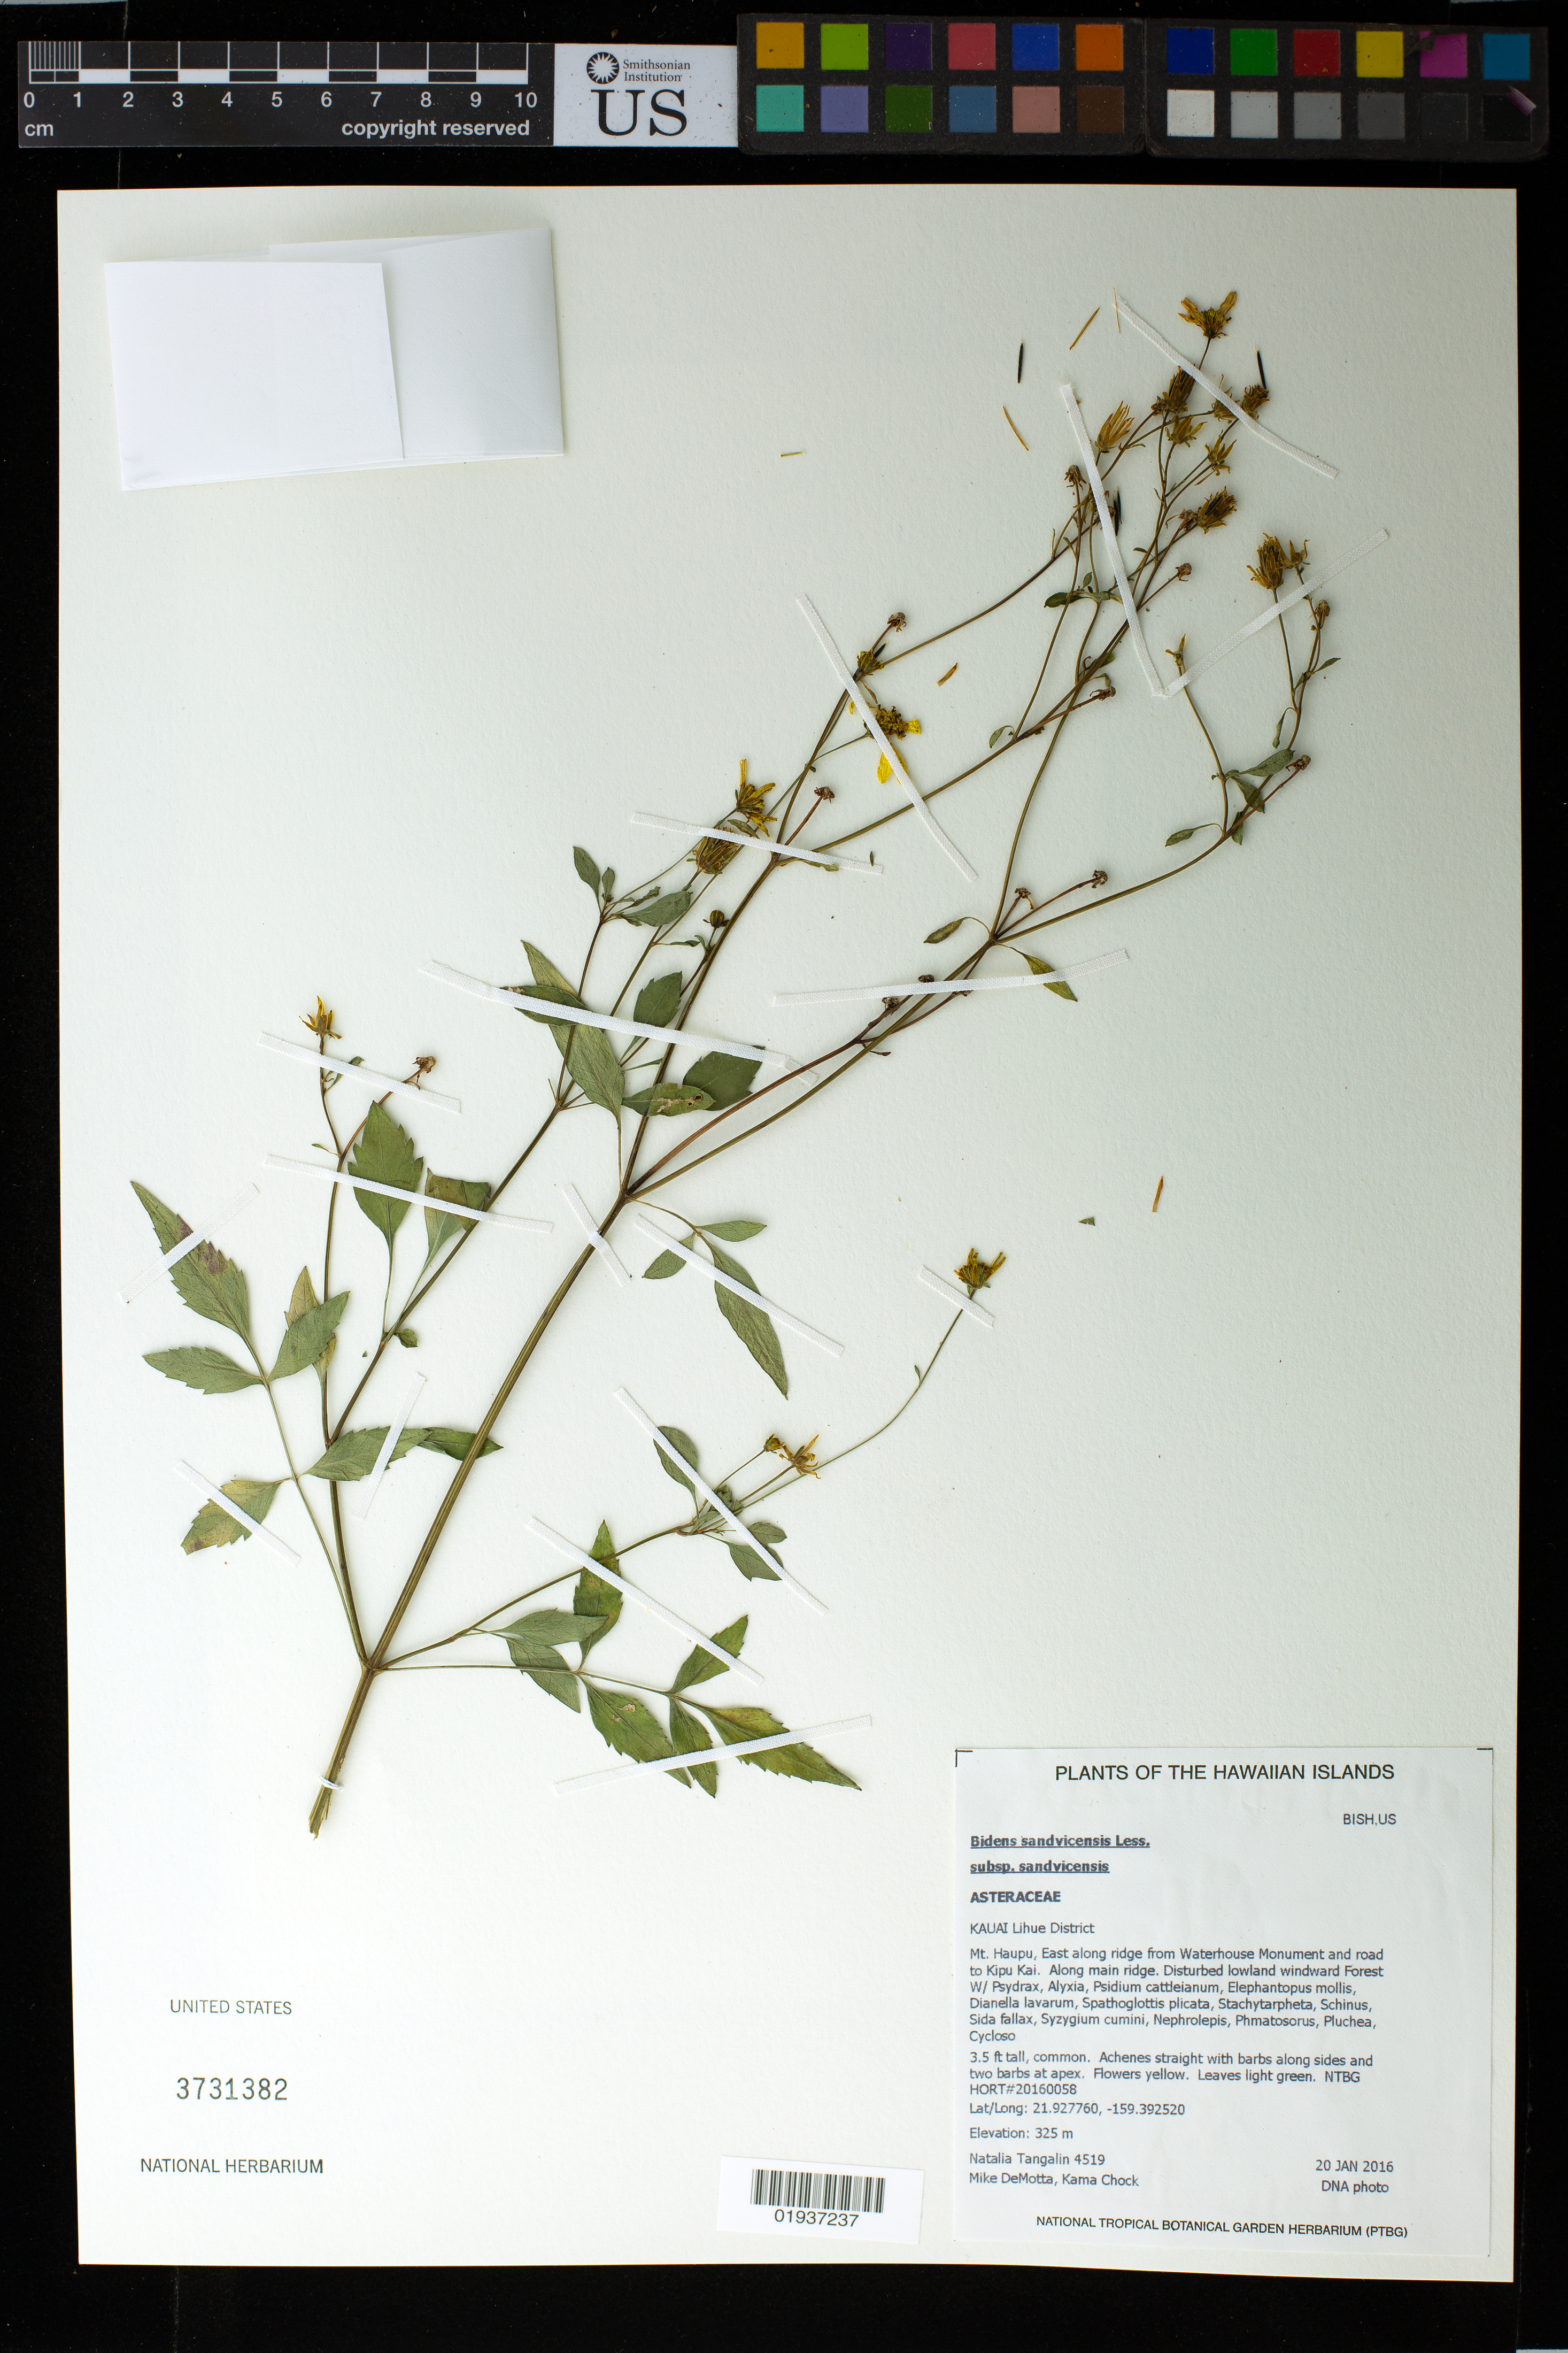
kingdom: Plantae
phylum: Tracheophyta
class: Magnoliopsida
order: Asterales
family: Asteraceae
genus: Bidens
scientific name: Bidens sandvicensis subsp. sandvicensis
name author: Less.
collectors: N. Tangalin, M. DeMotta & K. Chock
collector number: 4519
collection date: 2016-01-20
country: United States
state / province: Hawaii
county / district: Kauai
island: Kaua'i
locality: Lihue District, Mt. Haupu, east along ridge from Waterhouse Monument and road to Kipu Kai.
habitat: Distrubed lowland windward forest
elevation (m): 325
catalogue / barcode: US 3731382